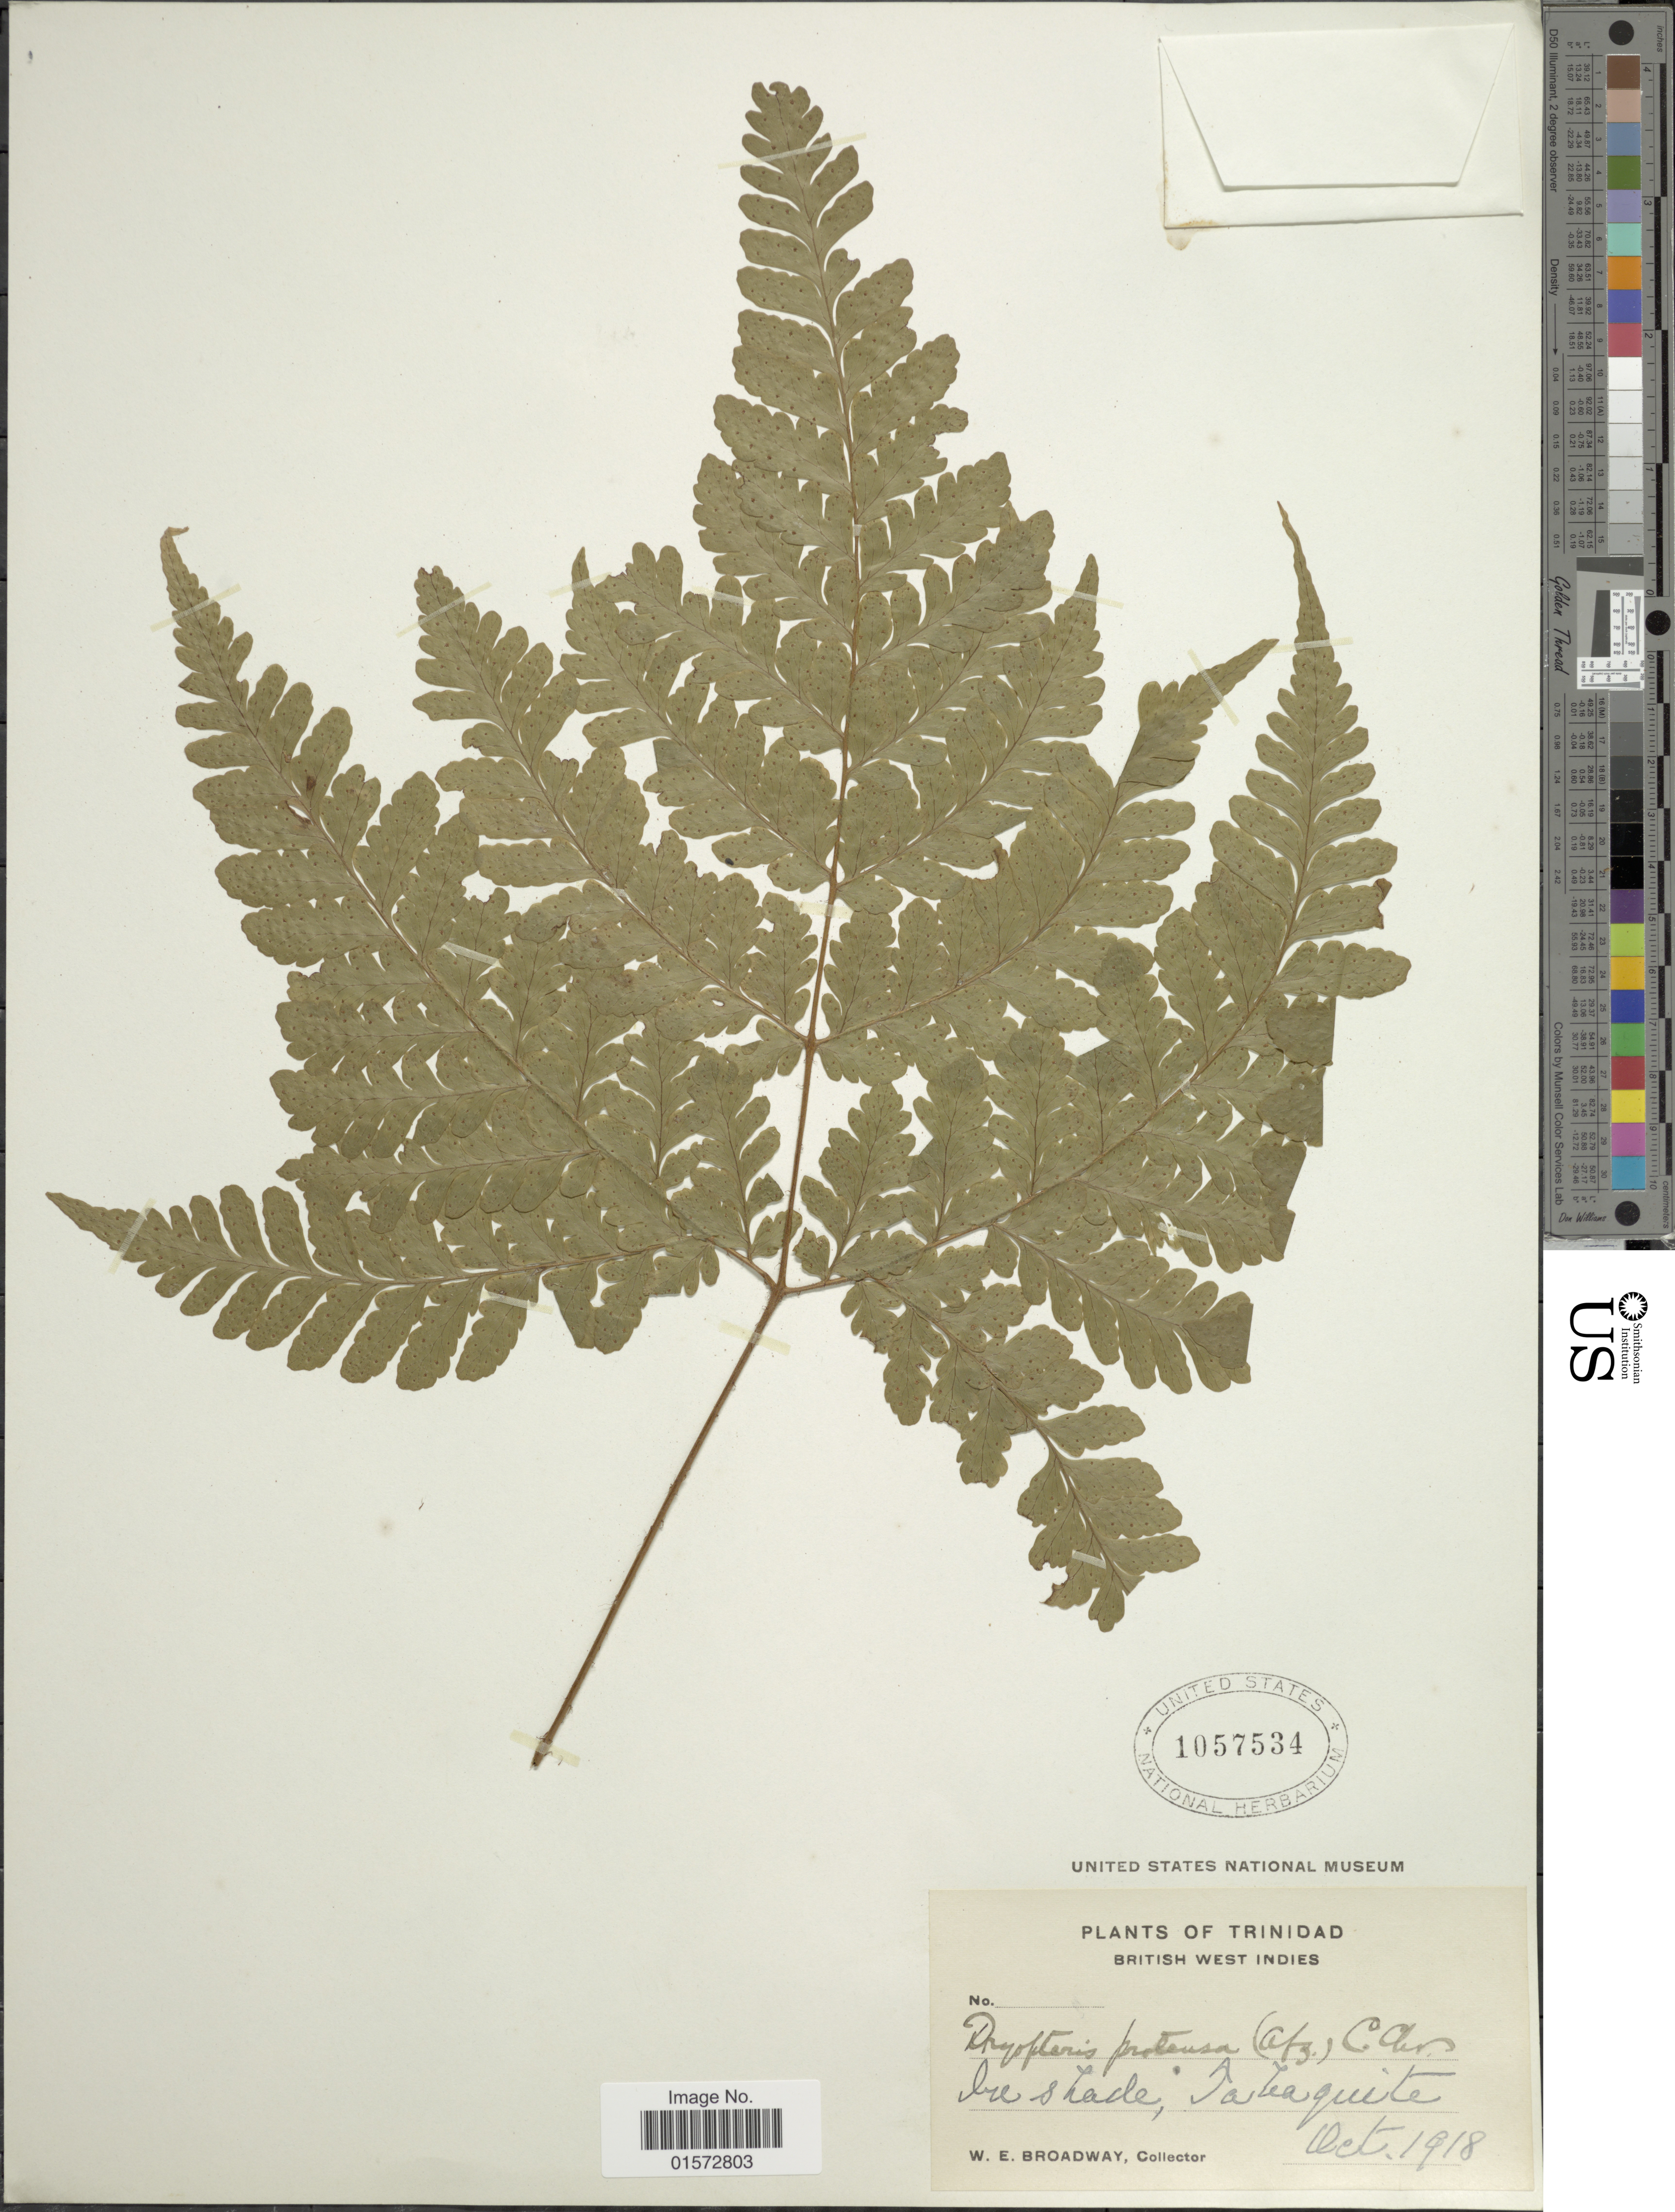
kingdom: Plantae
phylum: Tracheophyta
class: Polypodiopsida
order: Polypodiales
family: Tectariaceae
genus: Triplophyllum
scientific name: Triplophyllum funestum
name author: (Kunze) Holttum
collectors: W. E. Broadway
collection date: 1918-10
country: Trinidad and Tobago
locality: Trinidad, British West Indies, Tabaquite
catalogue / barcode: US 1057534